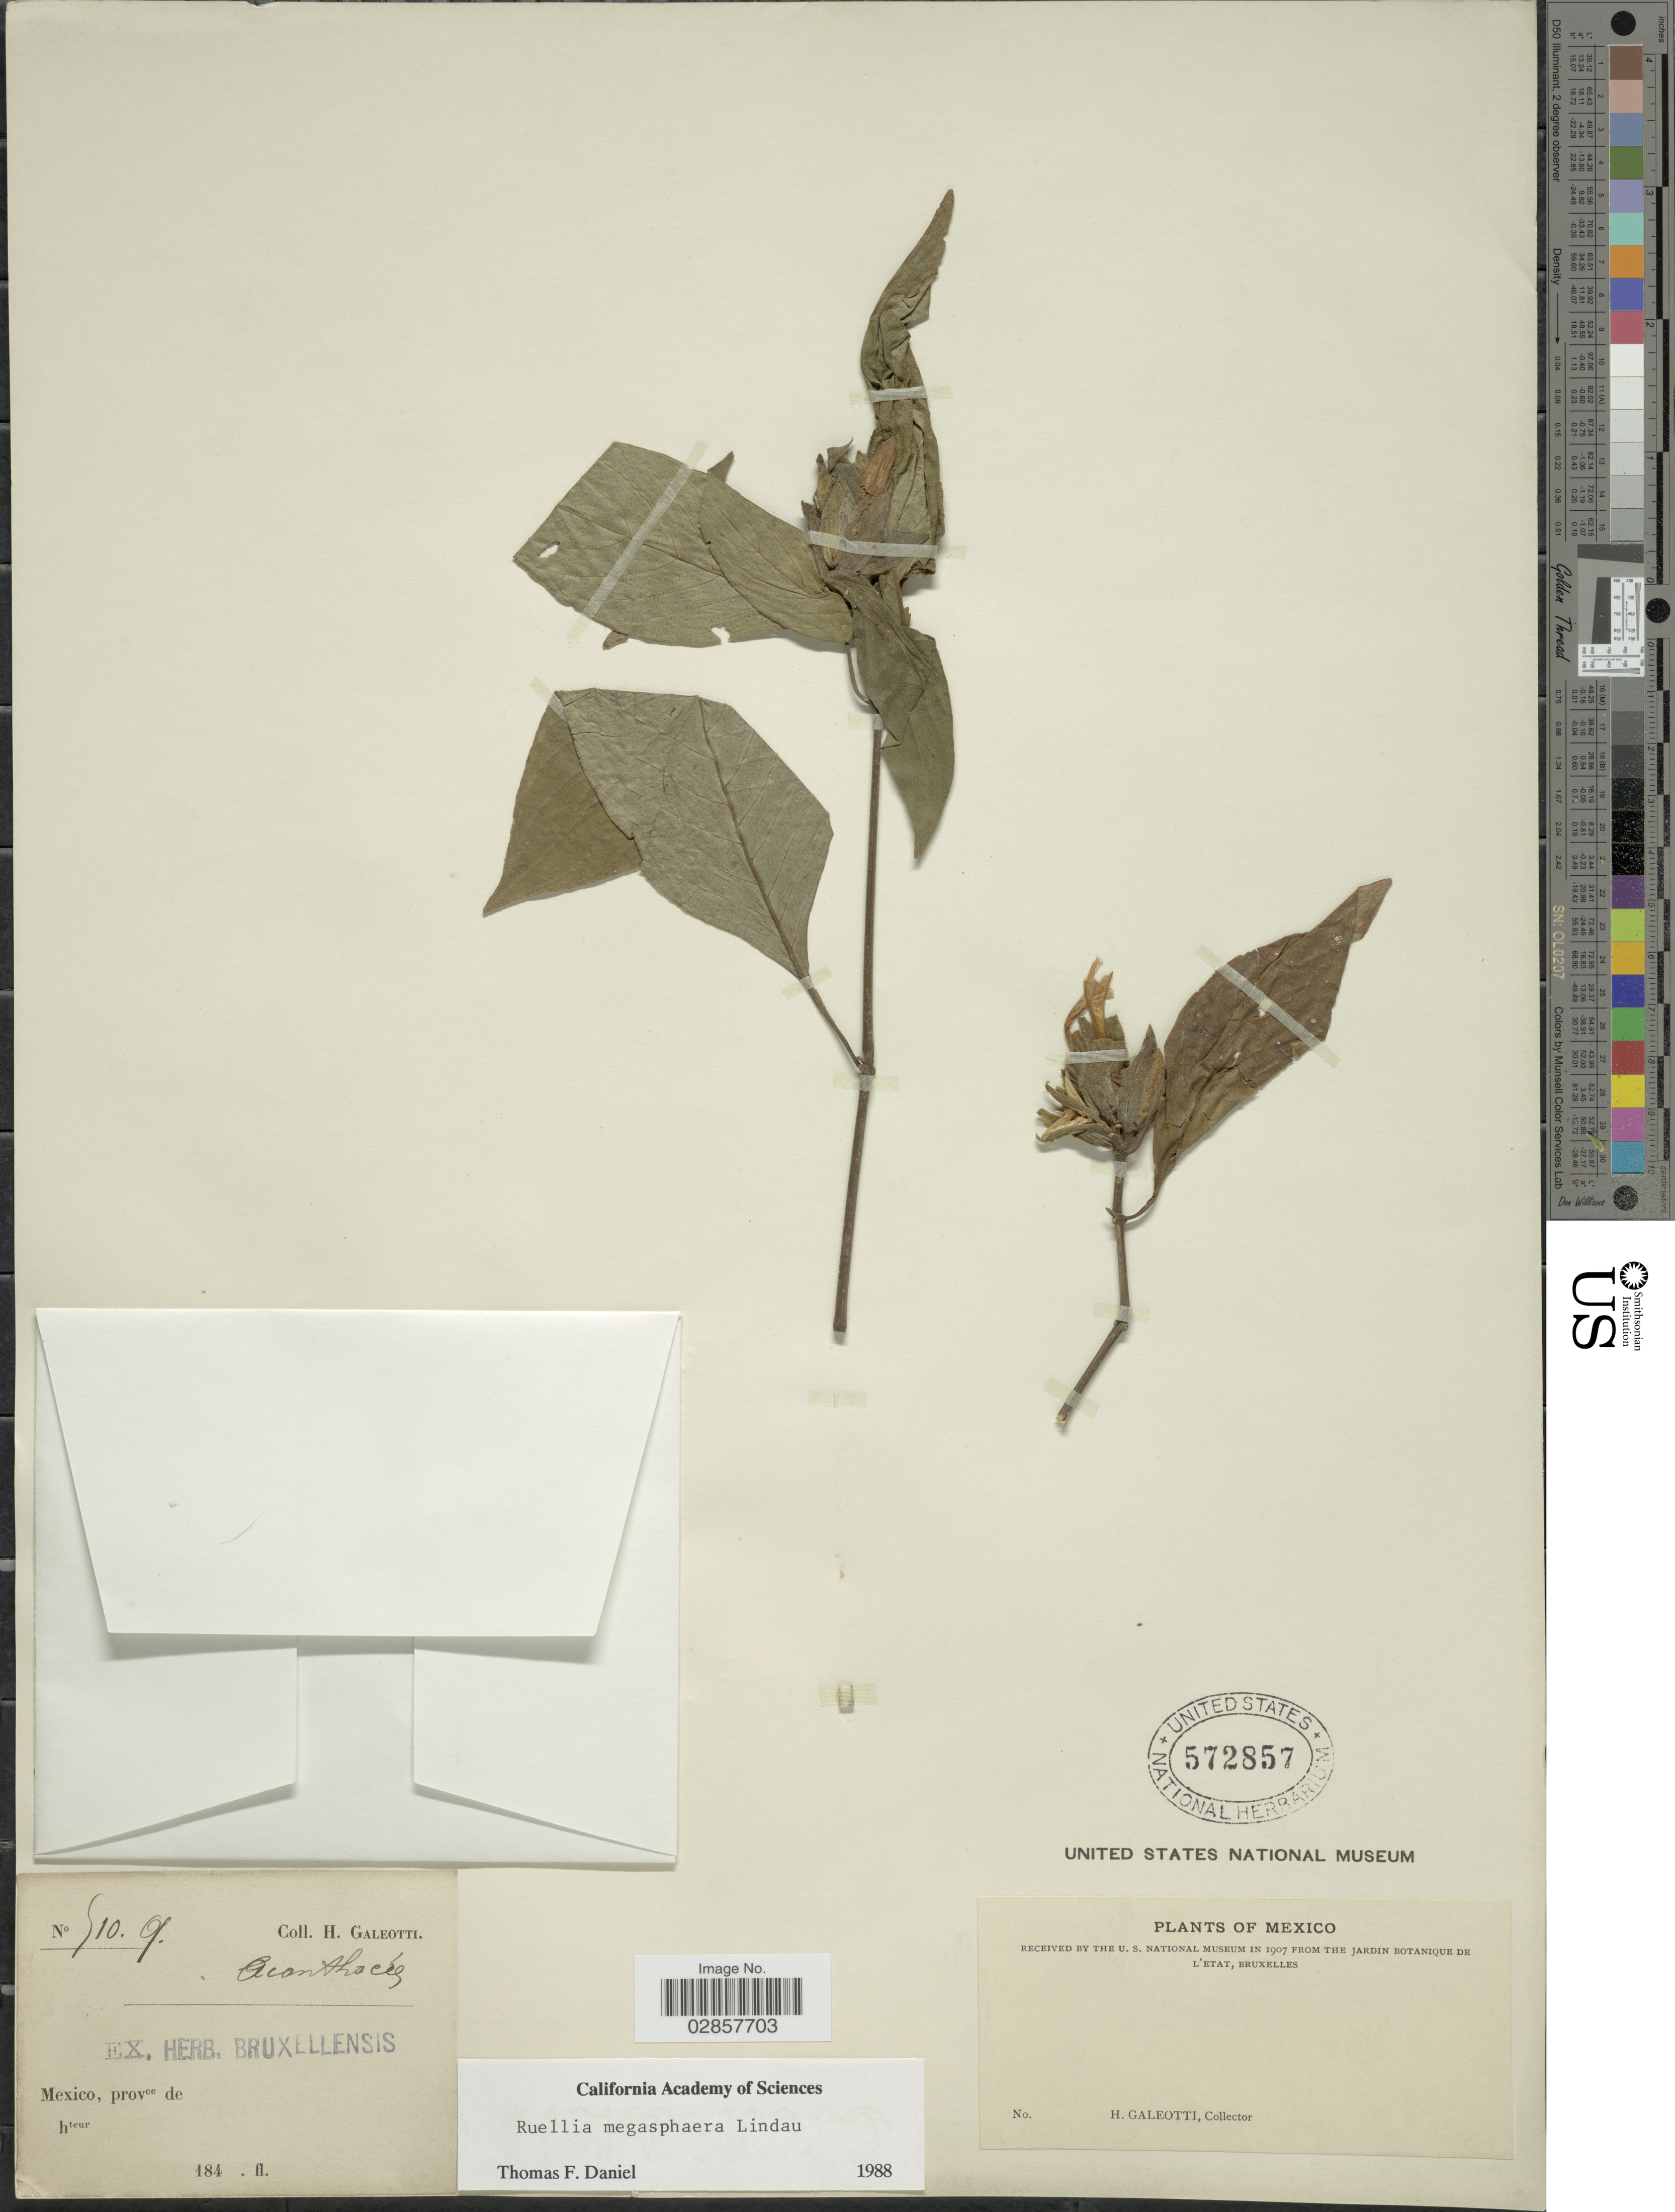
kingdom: Plantae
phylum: Tracheophyta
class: Magnoliopsida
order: Lamiales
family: Acanthaceae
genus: Ruellia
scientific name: Ruellia megasphaera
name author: Lindau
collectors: H. G. Galeotti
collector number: S10G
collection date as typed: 184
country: Mexico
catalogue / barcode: US 572857